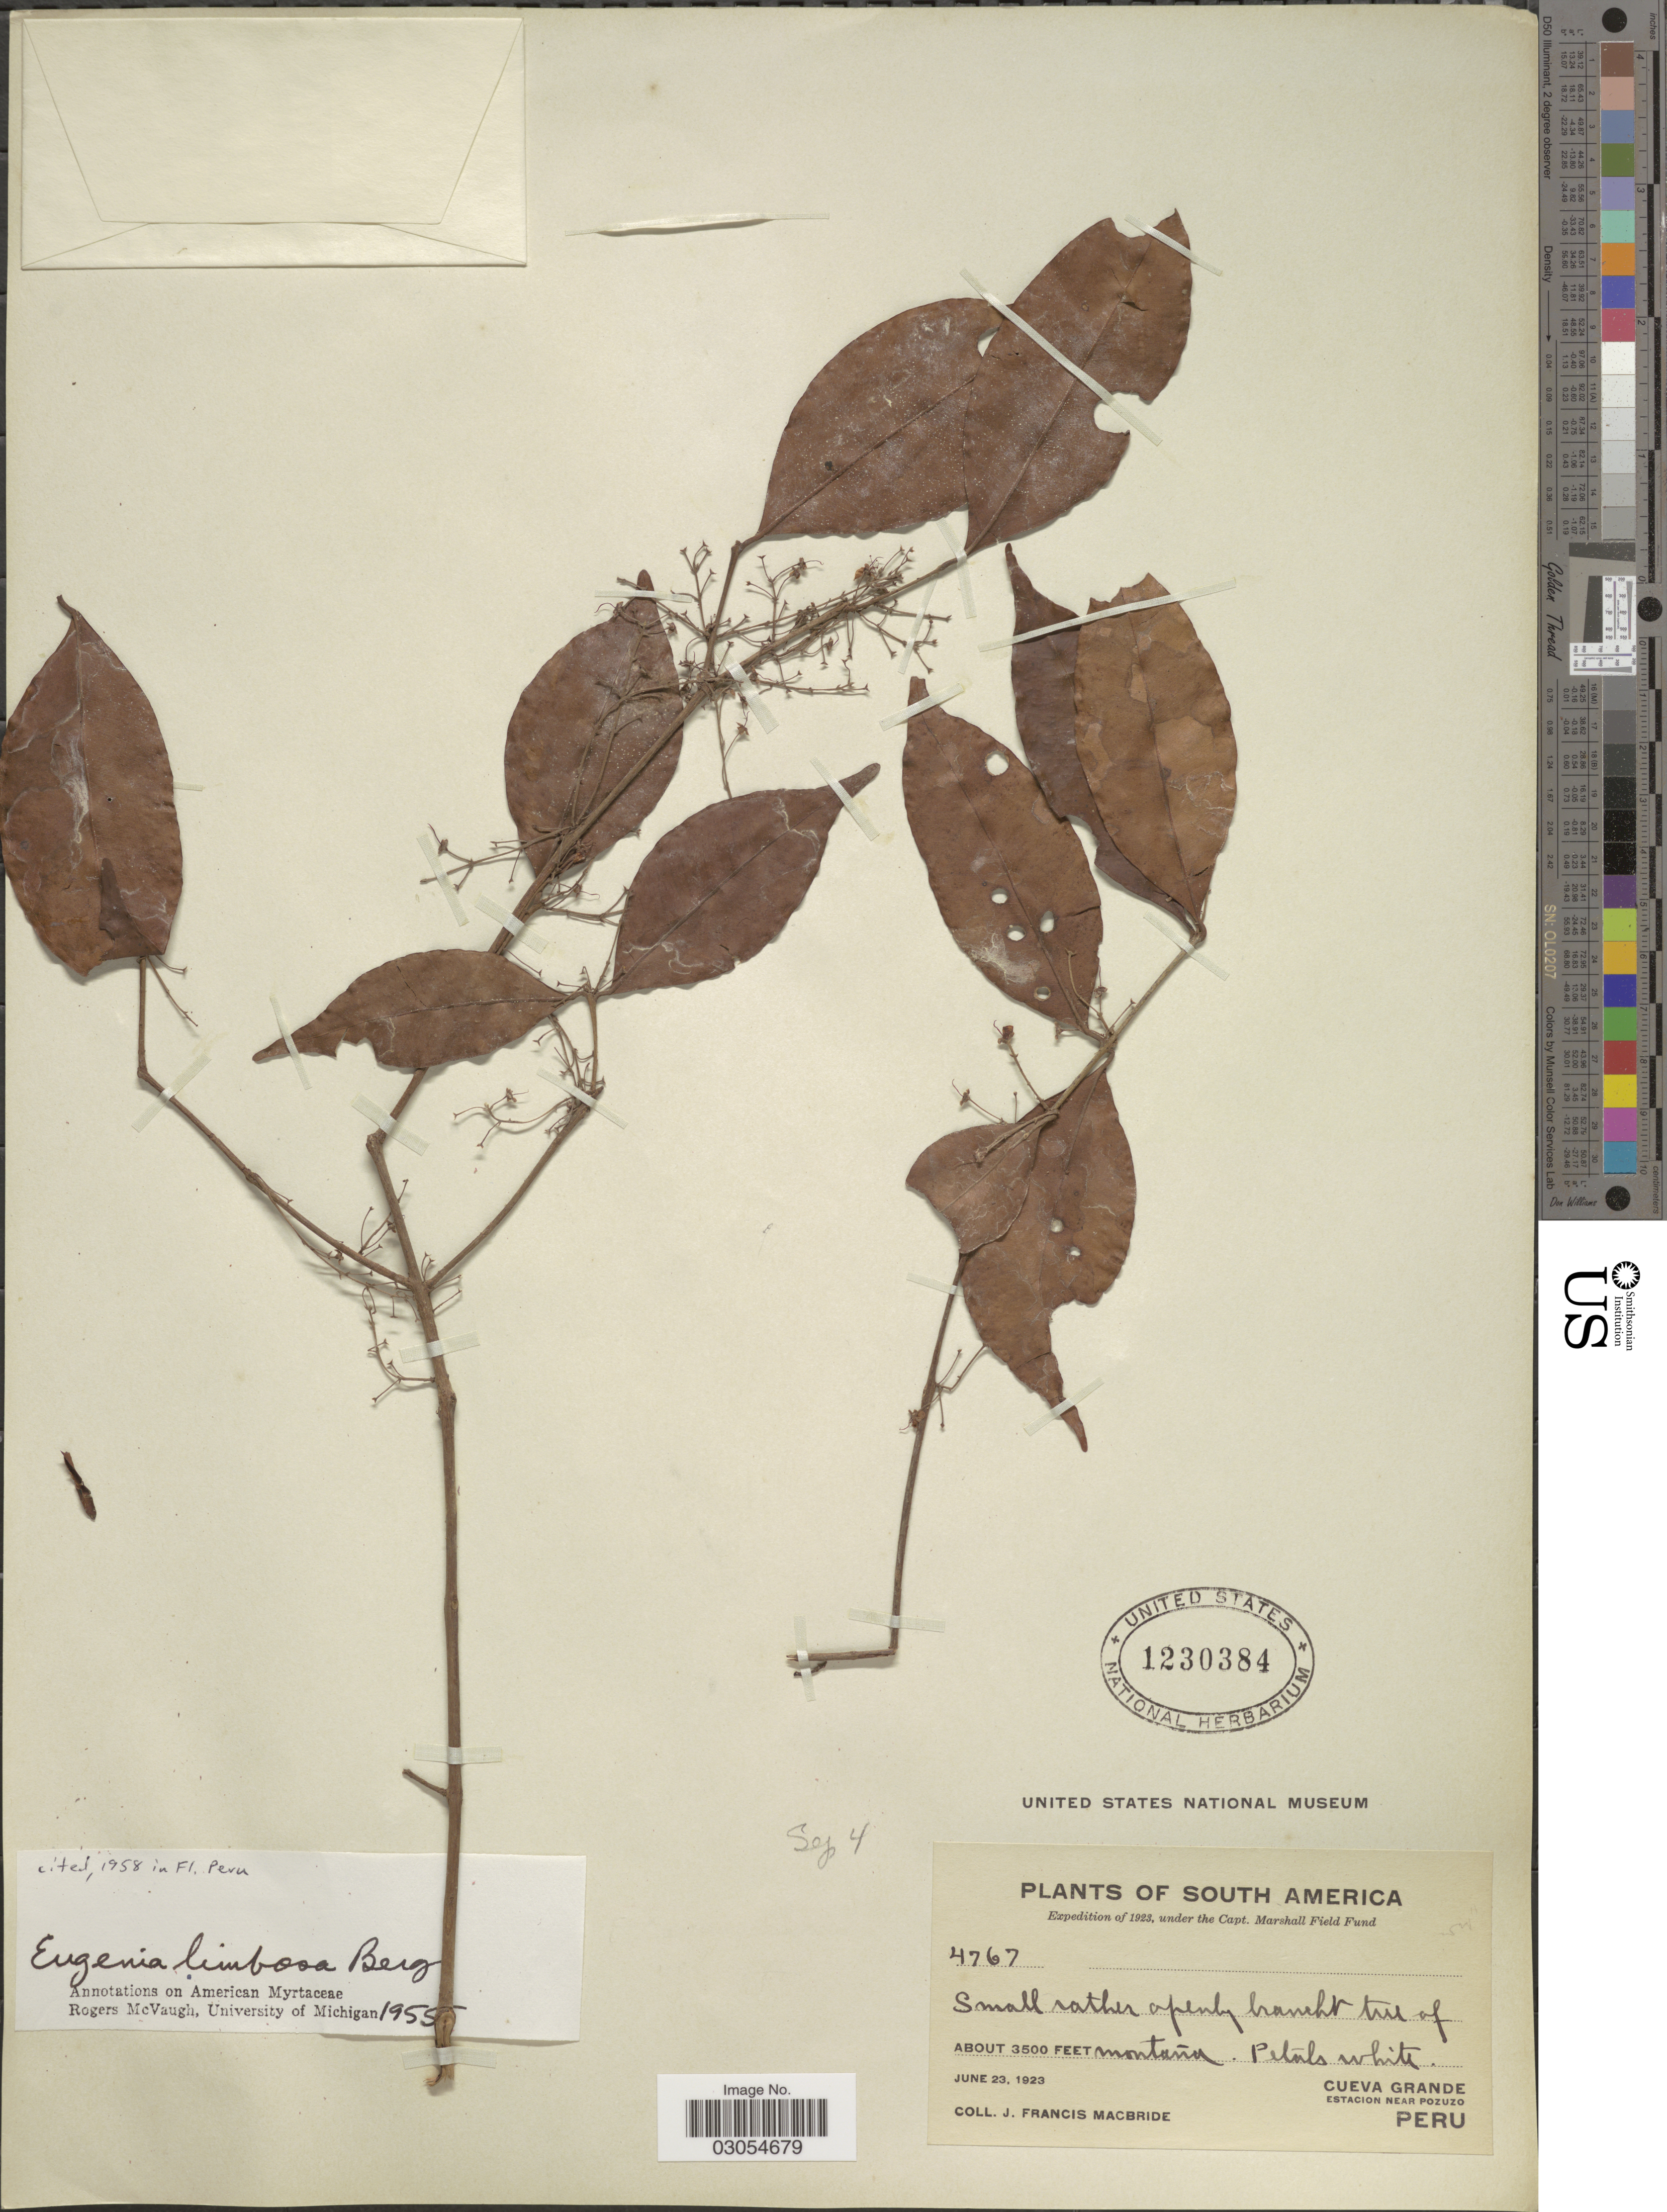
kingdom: Plantae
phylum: Tracheophyta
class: Magnoliopsida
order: Myrtales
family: Myrtaceae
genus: Eugenia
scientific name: Eugenia limbosa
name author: O. Berg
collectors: J. F. Macbride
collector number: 4767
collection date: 1923-06-23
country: Peru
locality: Cueva Grande. Estacion near Pozuzo.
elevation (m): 1067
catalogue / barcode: US 1230384